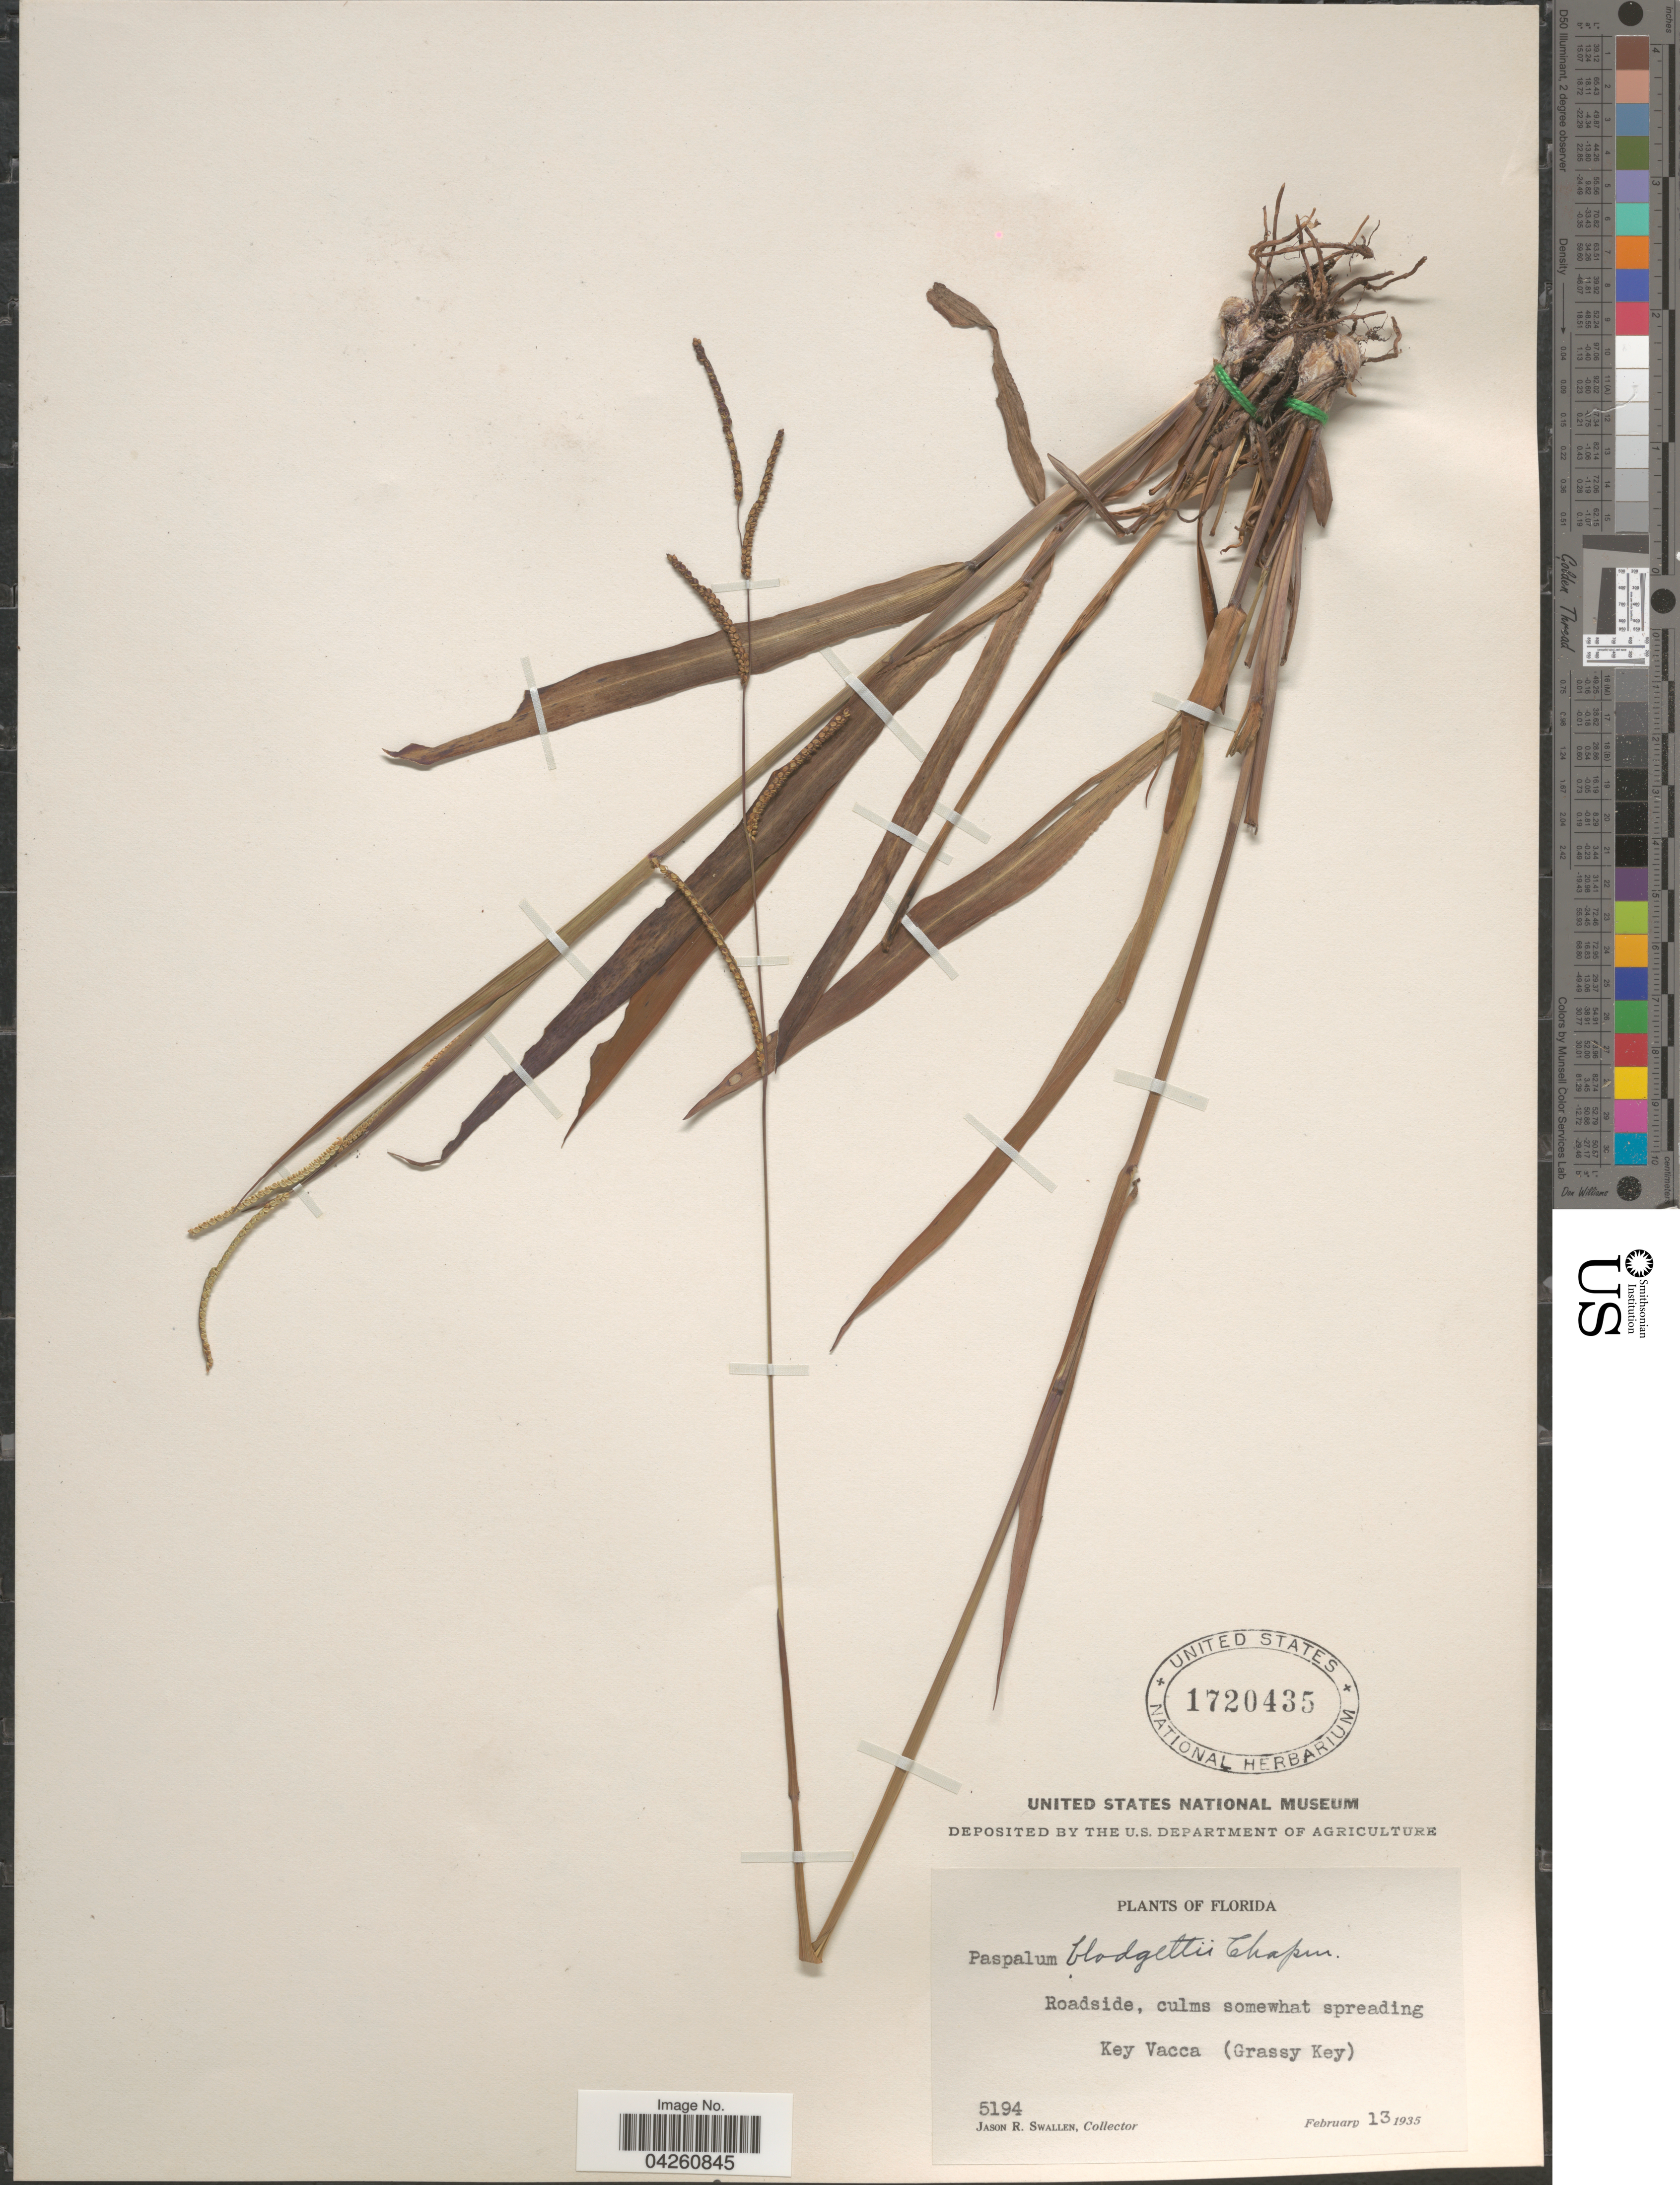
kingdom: Plantae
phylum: Tracheophyta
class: Liliopsida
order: Poales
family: Poaceae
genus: Paspalum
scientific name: Paspalum blodgettii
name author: Chapm.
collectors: J. R. Swallen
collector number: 5194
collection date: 1935-02-13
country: United States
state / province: Florida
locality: Key Vacca (Grassy Key).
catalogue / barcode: US 1720435